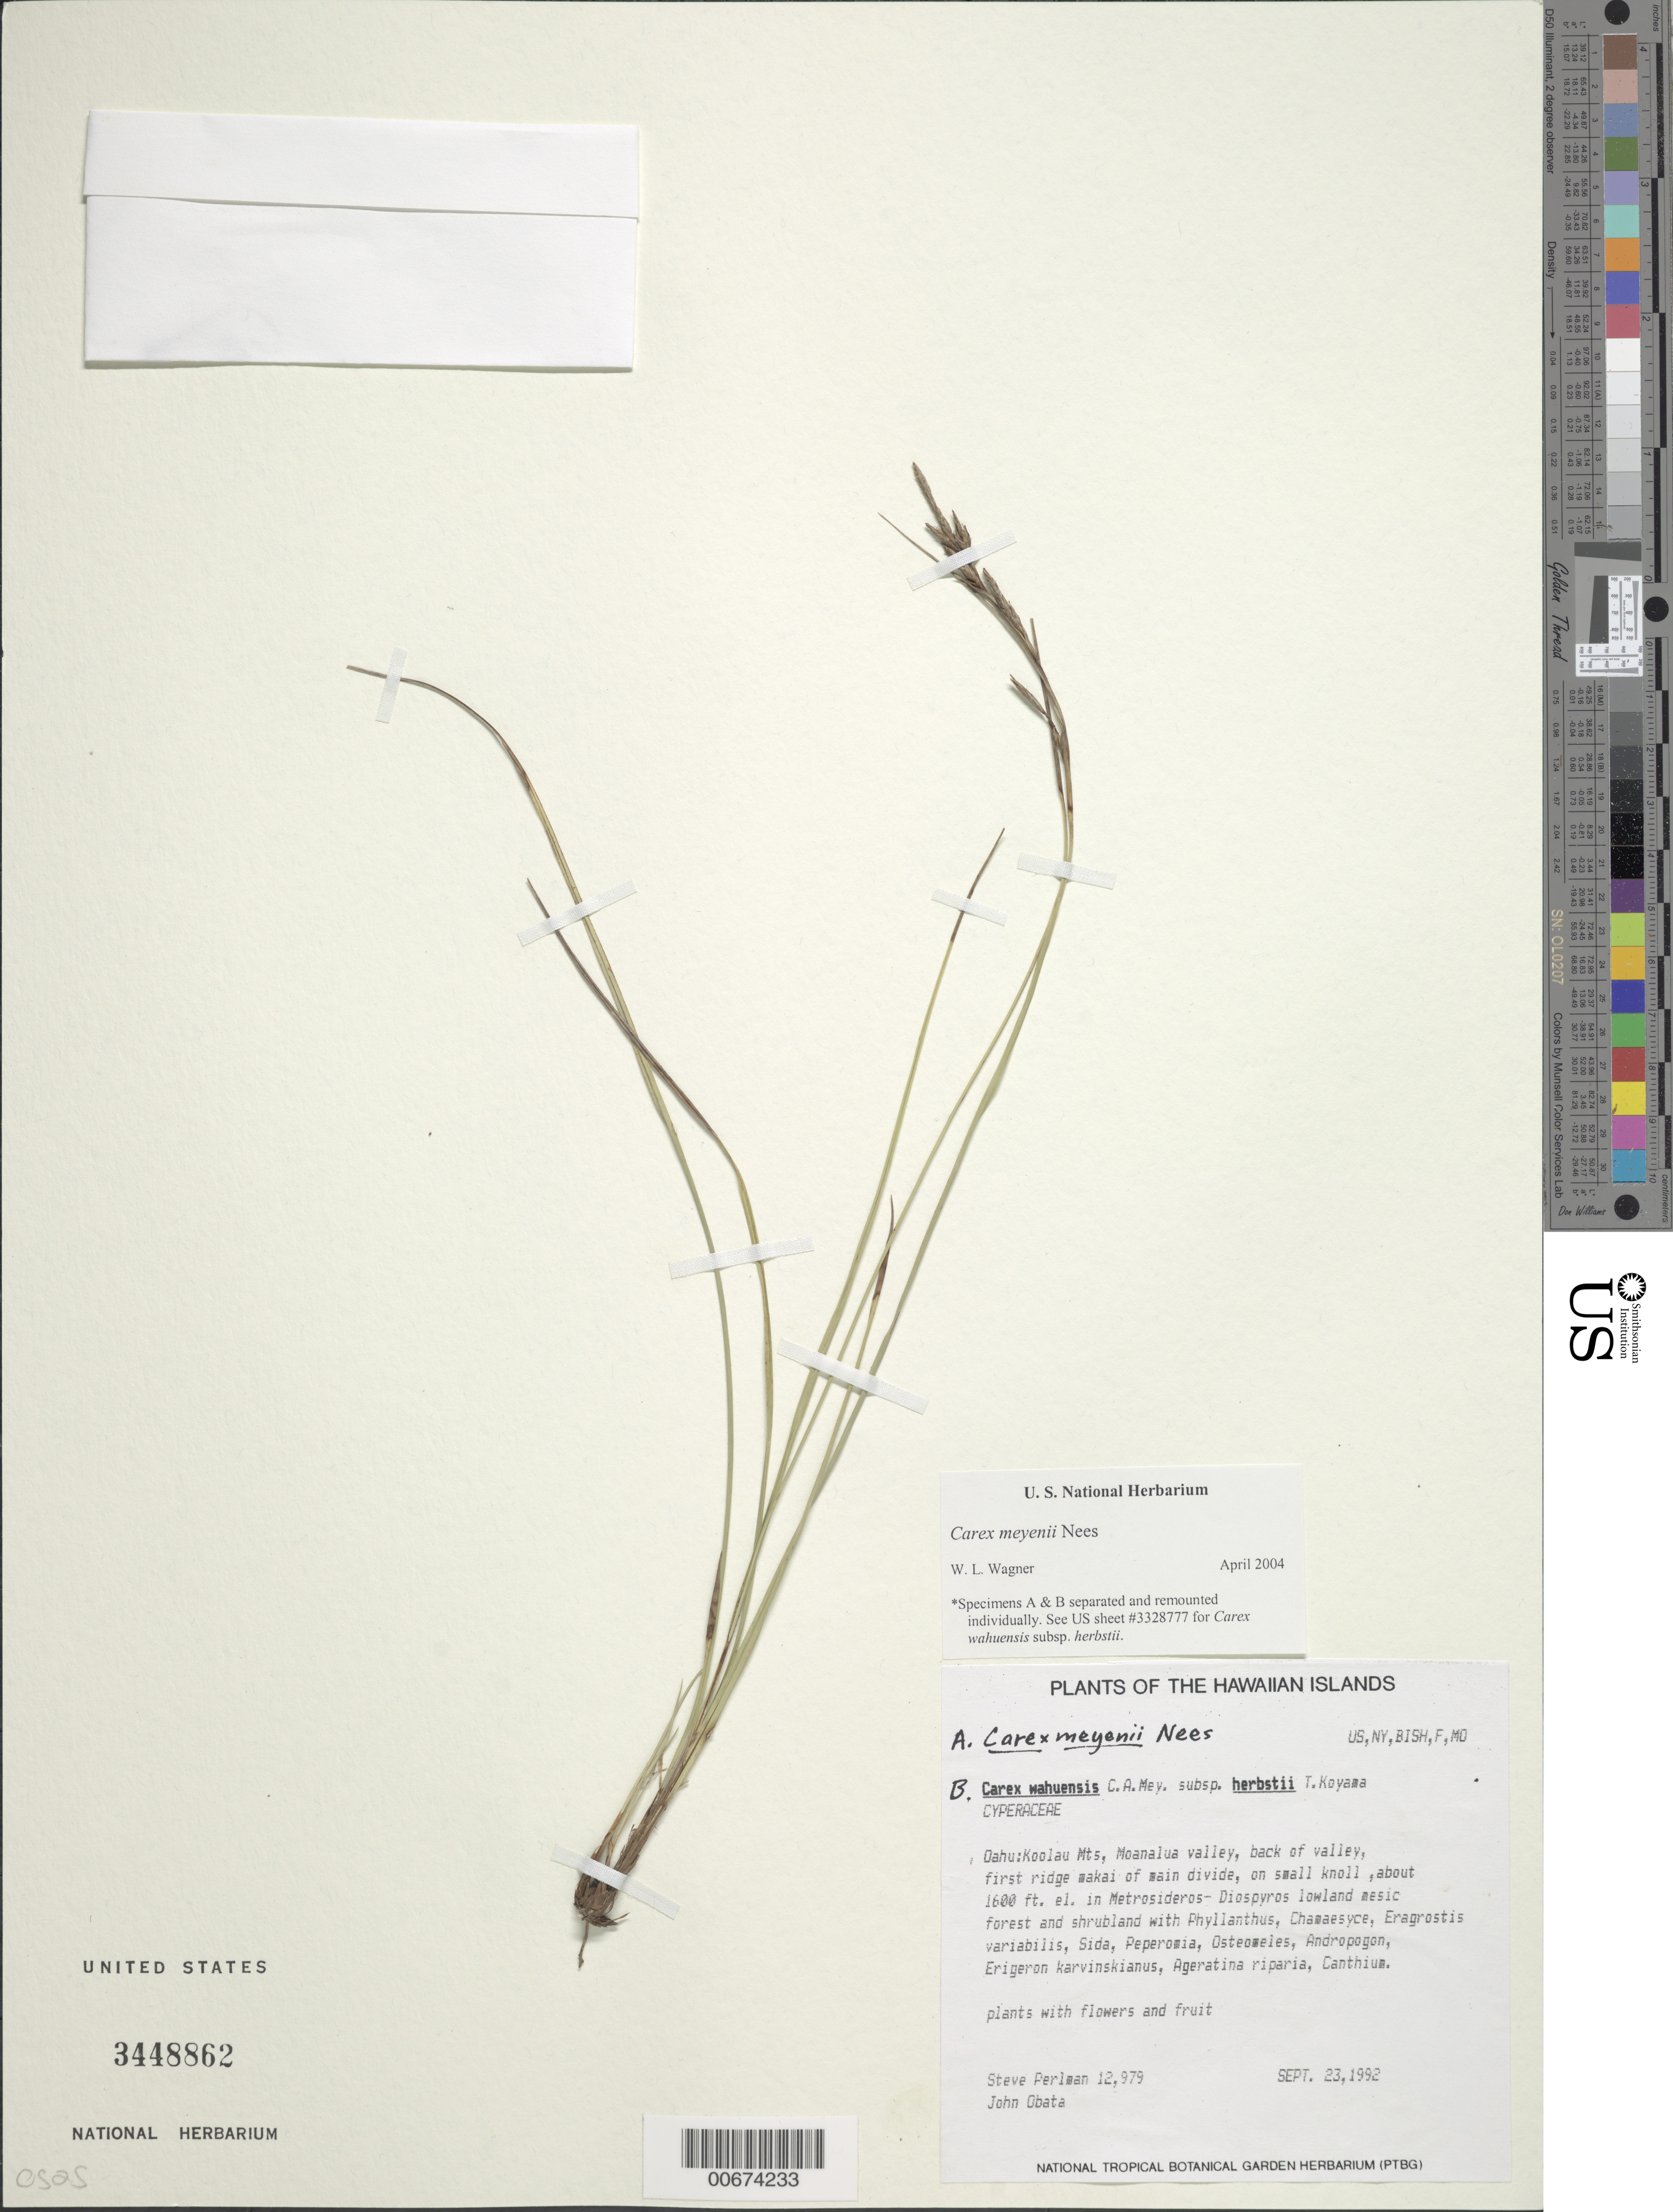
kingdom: Plantae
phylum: Tracheophyta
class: Liliopsida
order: Poales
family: Cyperaceae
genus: Carex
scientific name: Carex meyenii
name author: Nees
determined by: Wagner, W. L., (BOT), Smithsonian Institution - National Museum of Natural History (UNITED STATES)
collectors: S. P. Perlman & J. Obata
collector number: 12979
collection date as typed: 23 Sep 1992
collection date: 1992-09-23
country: United States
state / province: Hawaii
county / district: Honolulu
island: Oahu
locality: Koolau Mts, Monalua valley, back of valley, first ridge makai of main divide, on small knoll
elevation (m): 487.7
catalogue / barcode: US 3448862